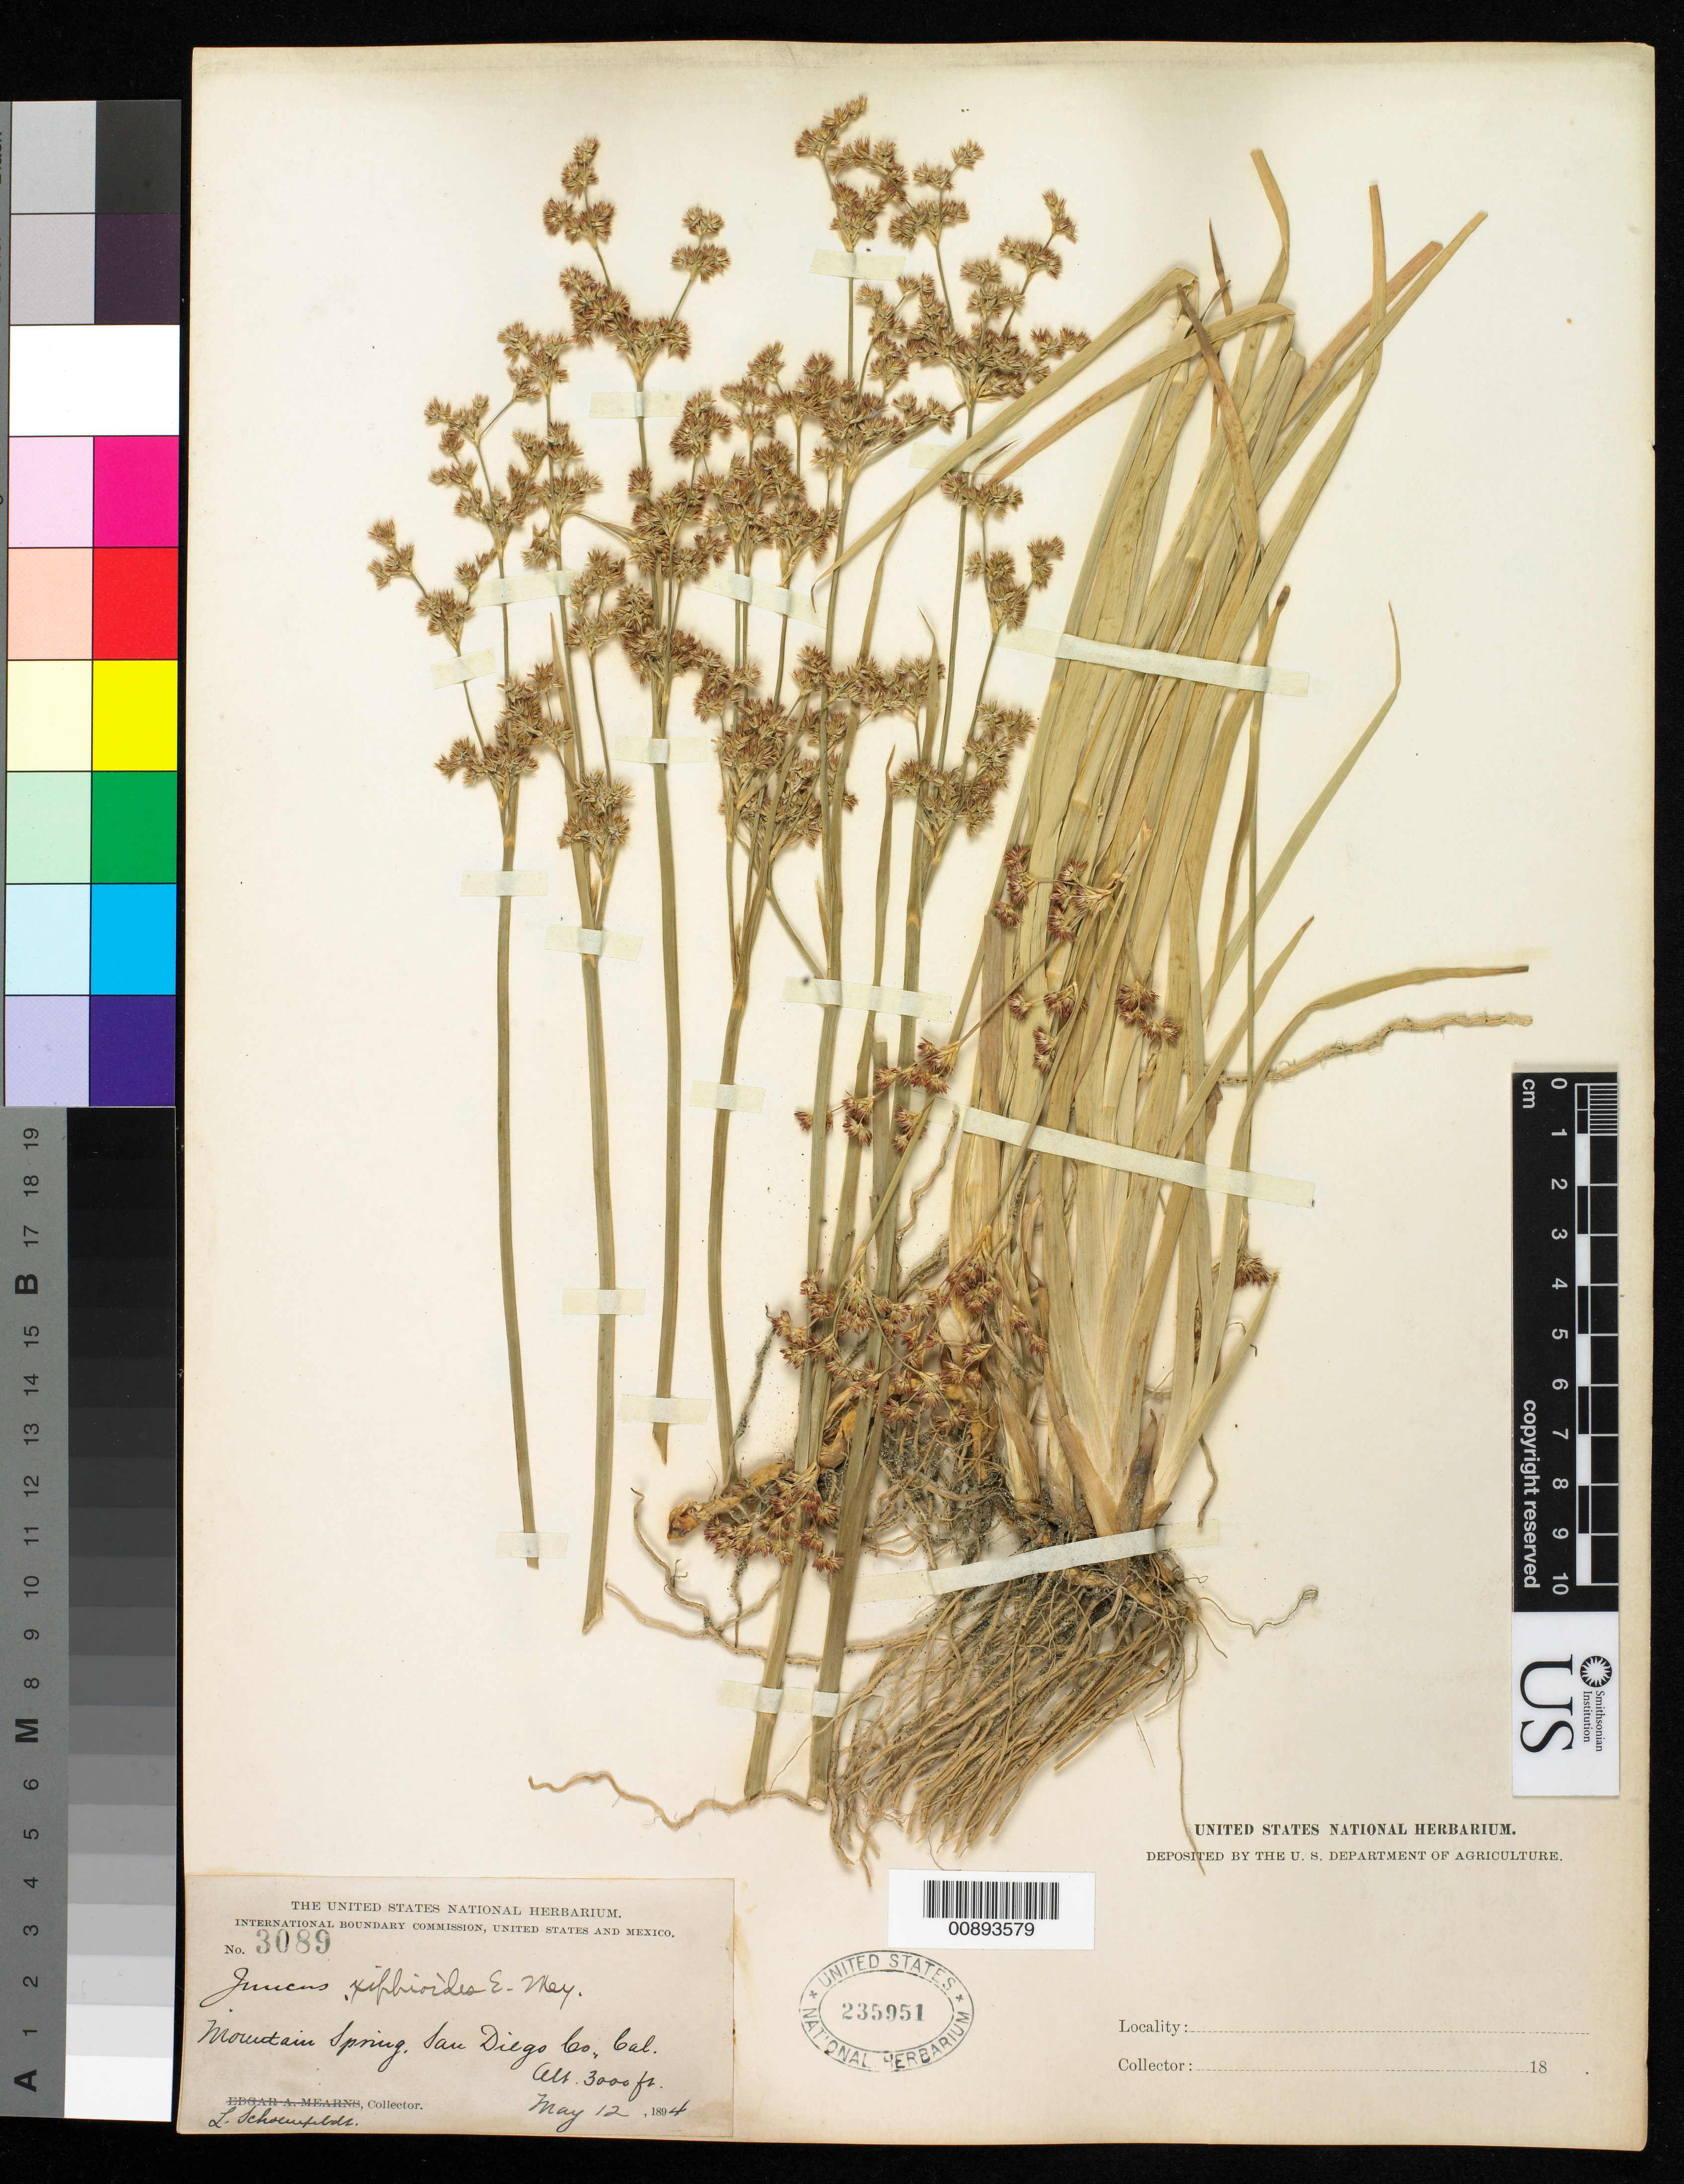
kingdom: Plantae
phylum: Tracheophyta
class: Liliopsida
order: Poales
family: Juncaceae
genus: Juncus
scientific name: Juncus xiphioides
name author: E. Mey.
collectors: L. Schoenfeldt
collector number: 3089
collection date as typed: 12 May 1894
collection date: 1894-05-12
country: United States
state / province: California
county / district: San Diego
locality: Mountain Spring, San Diego County, California.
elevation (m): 914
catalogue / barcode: US 235951